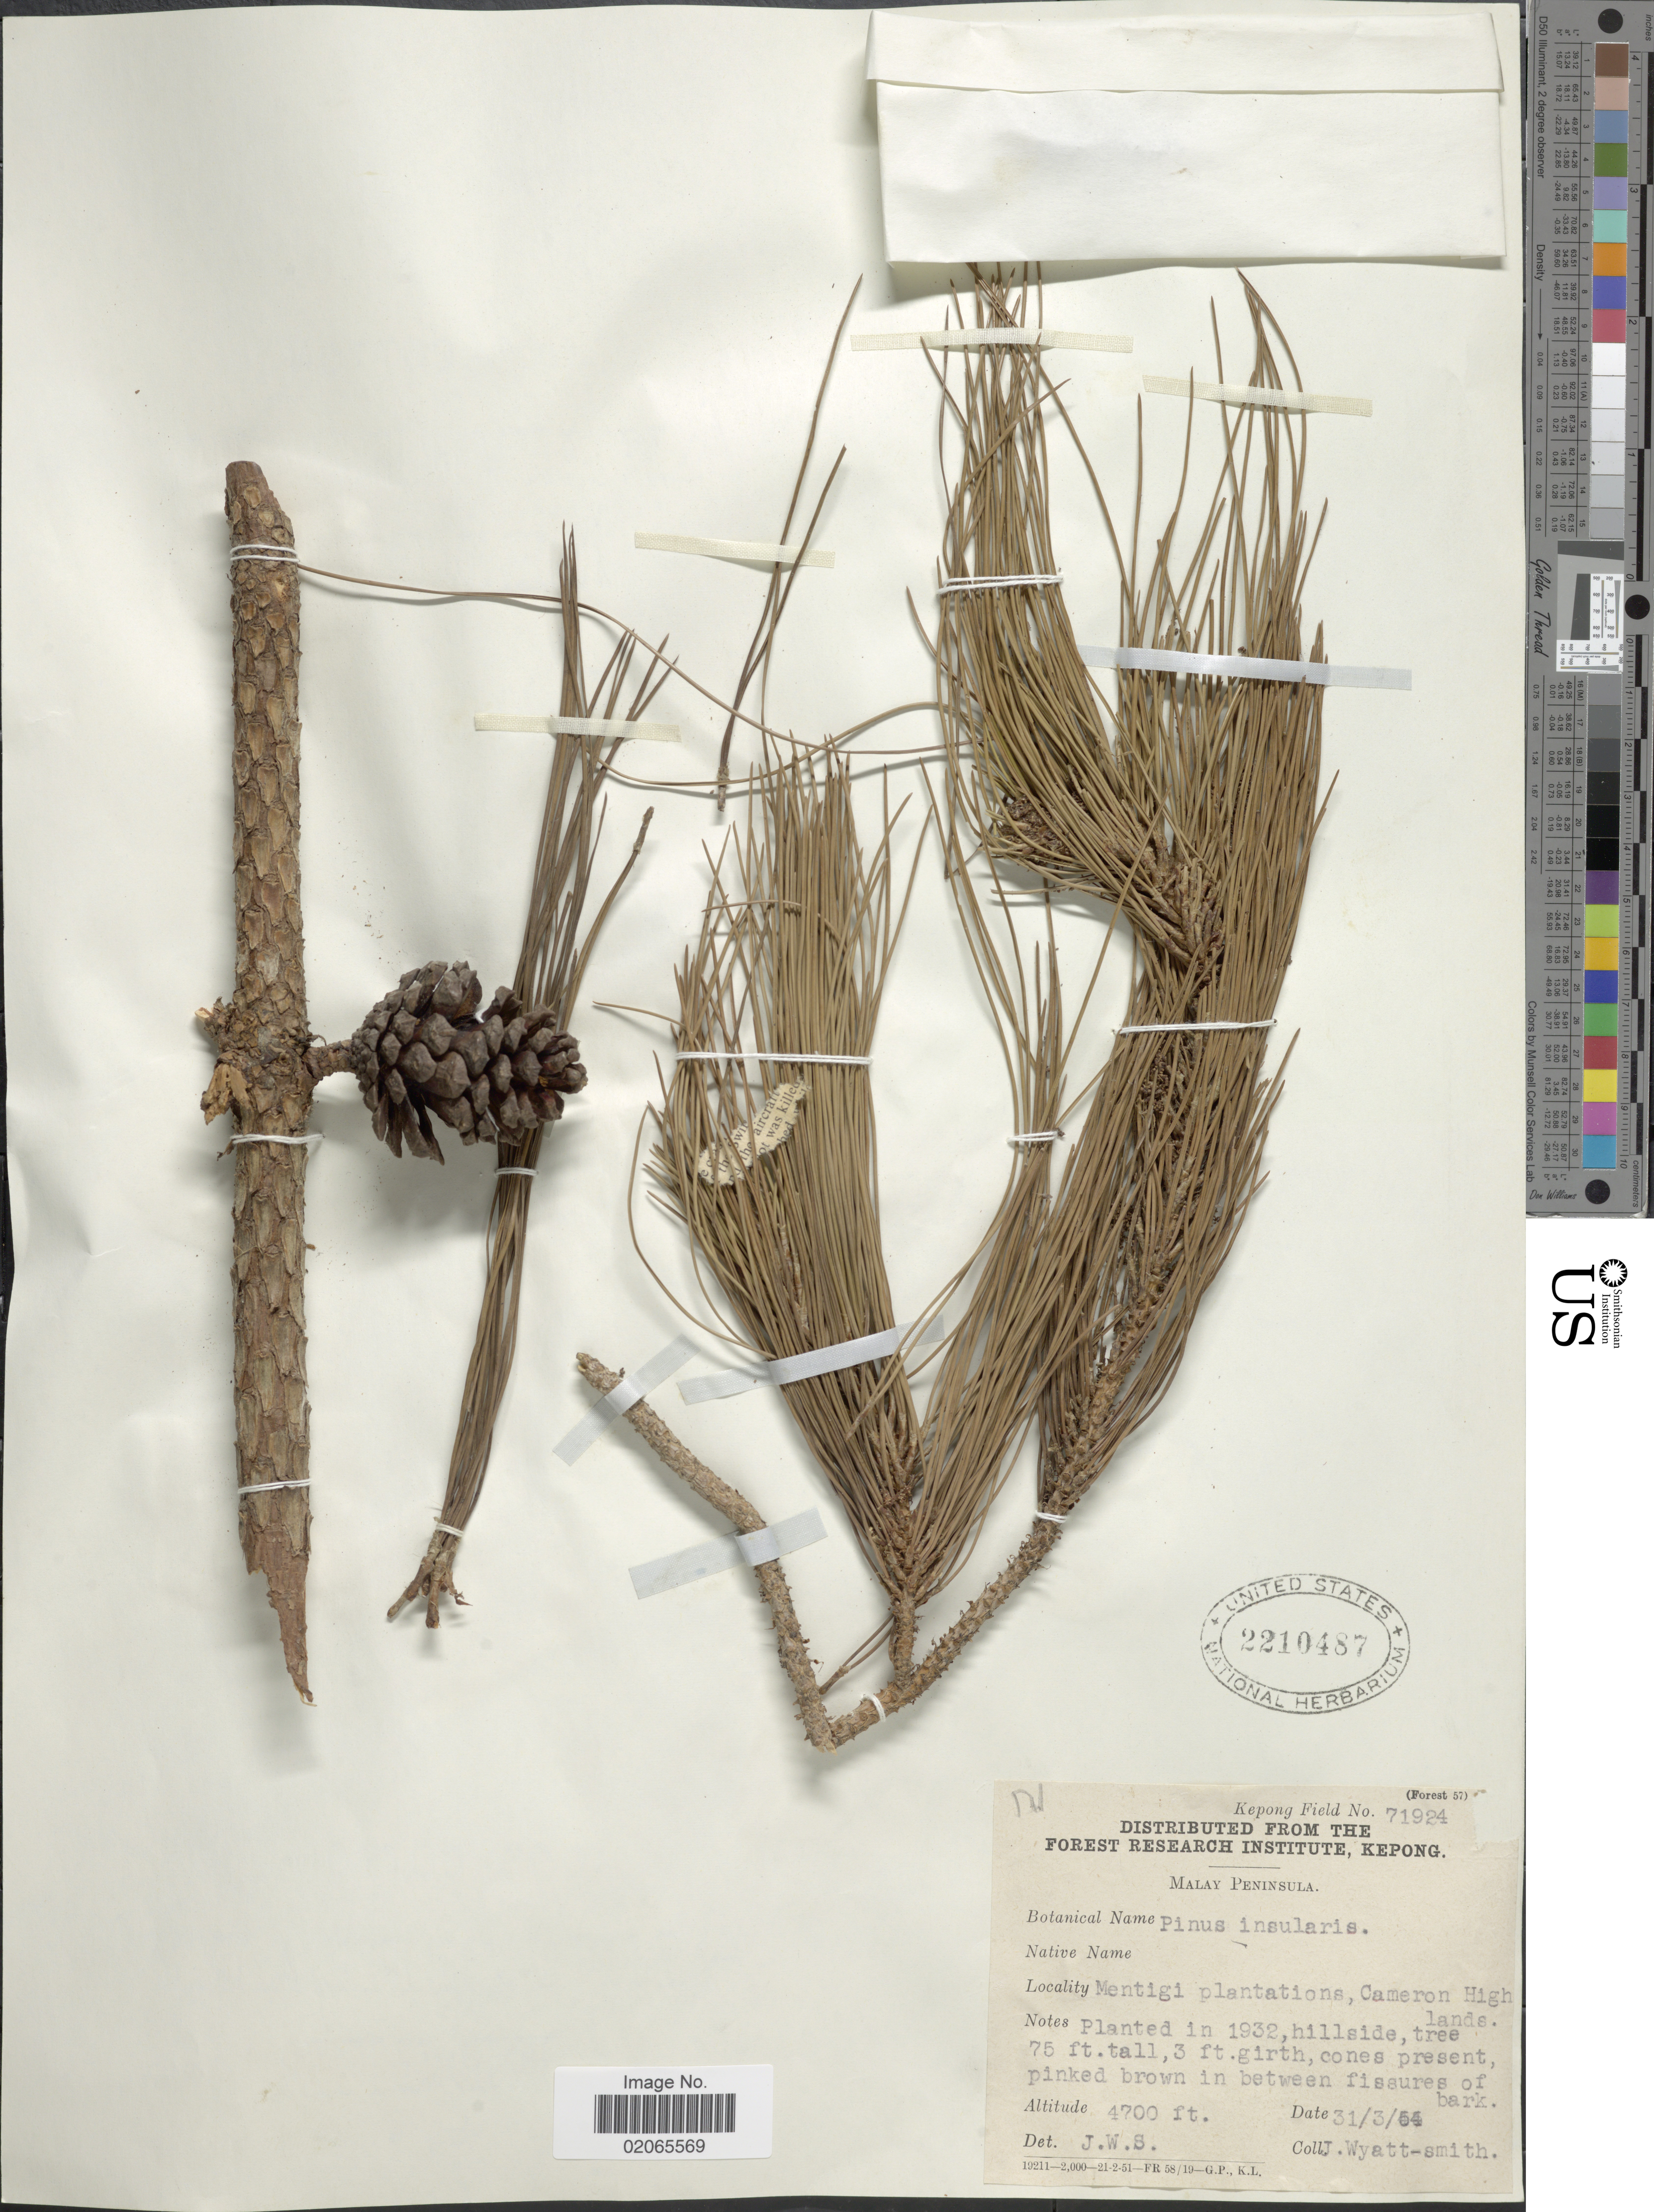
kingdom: Plantae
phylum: Tracheophyta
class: Pinopsida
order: Pinales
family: Pinaceae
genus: Pinus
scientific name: Pinus insularis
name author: Endl.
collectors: J. Wyatt-Smith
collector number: Kepong 71924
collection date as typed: Transcribed d/m/y: 31/3/54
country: Malaysia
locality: Mentigi platations, Cameron Highlands, Malay Peninsula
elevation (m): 1433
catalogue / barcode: US 2210487